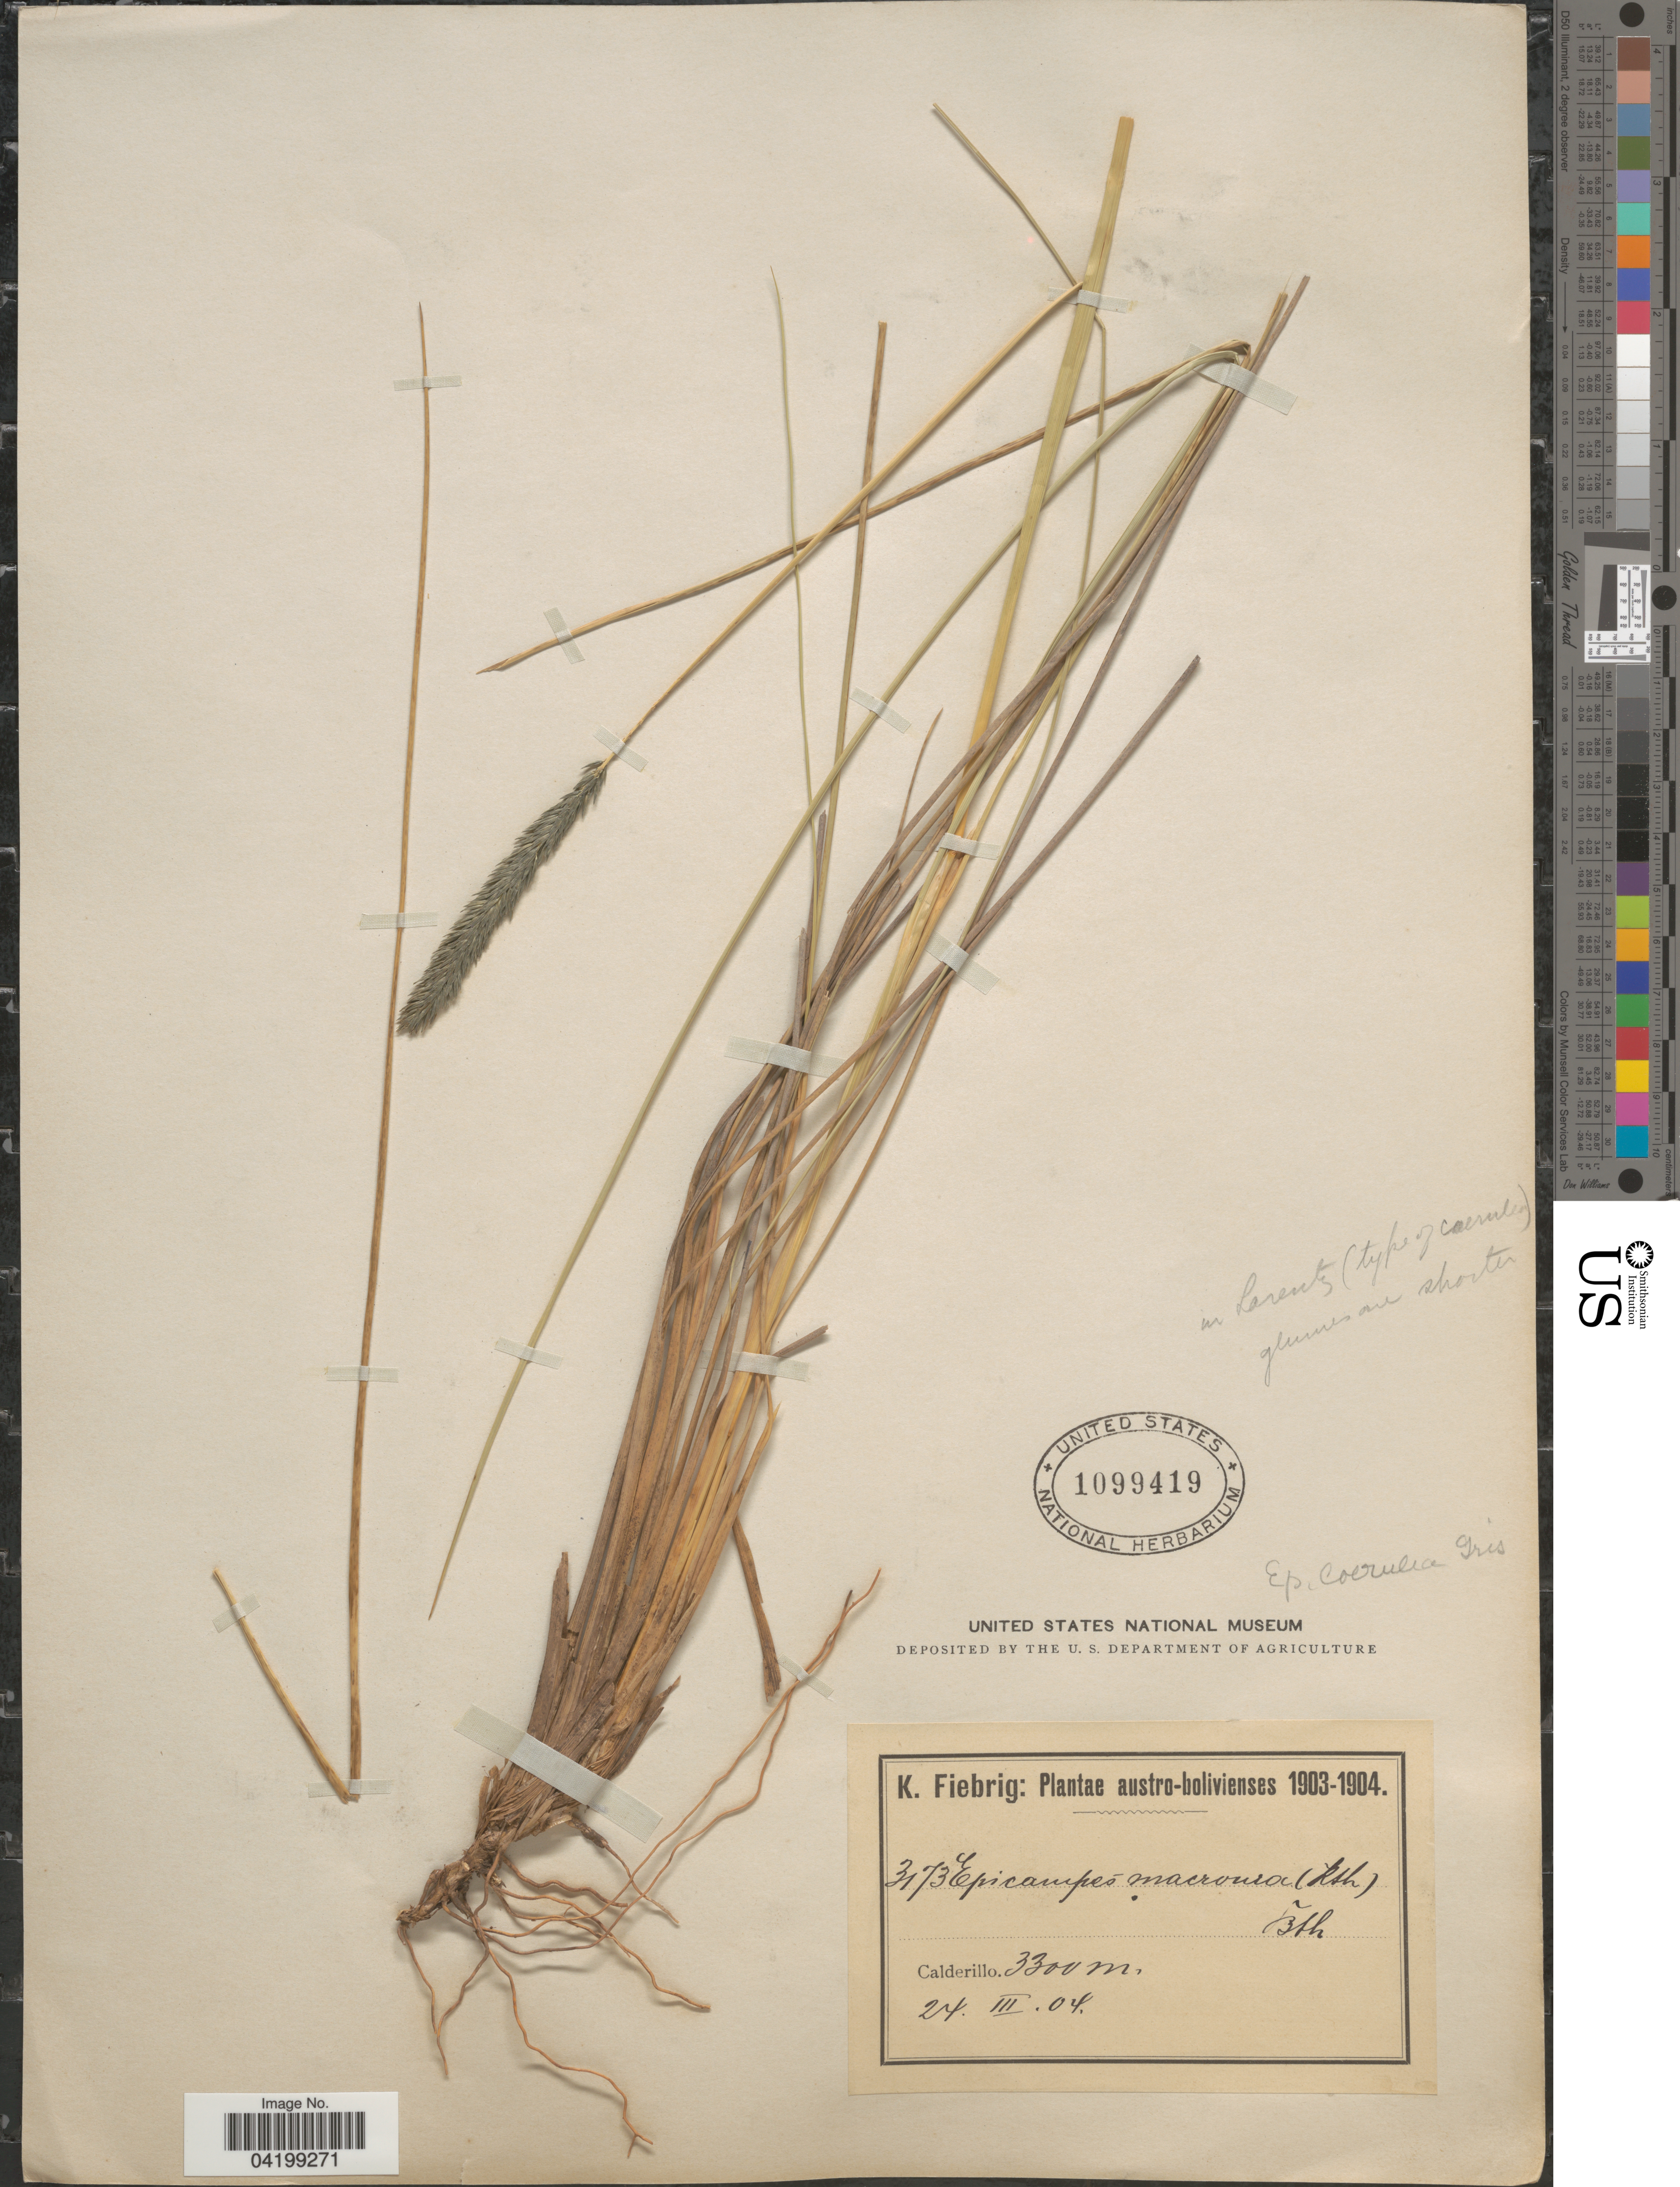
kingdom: Plantae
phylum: Tracheophyta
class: Liliopsida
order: Poales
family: Poaceae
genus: Muhlenbergia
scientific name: Muhlenbergia coerulea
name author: (Griseb.) Mez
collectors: K. Fiebrig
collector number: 3173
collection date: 1904-03-24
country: Bolivia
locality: Austro-bolivienses. Calderillo.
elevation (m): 3300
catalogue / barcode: US 1099419